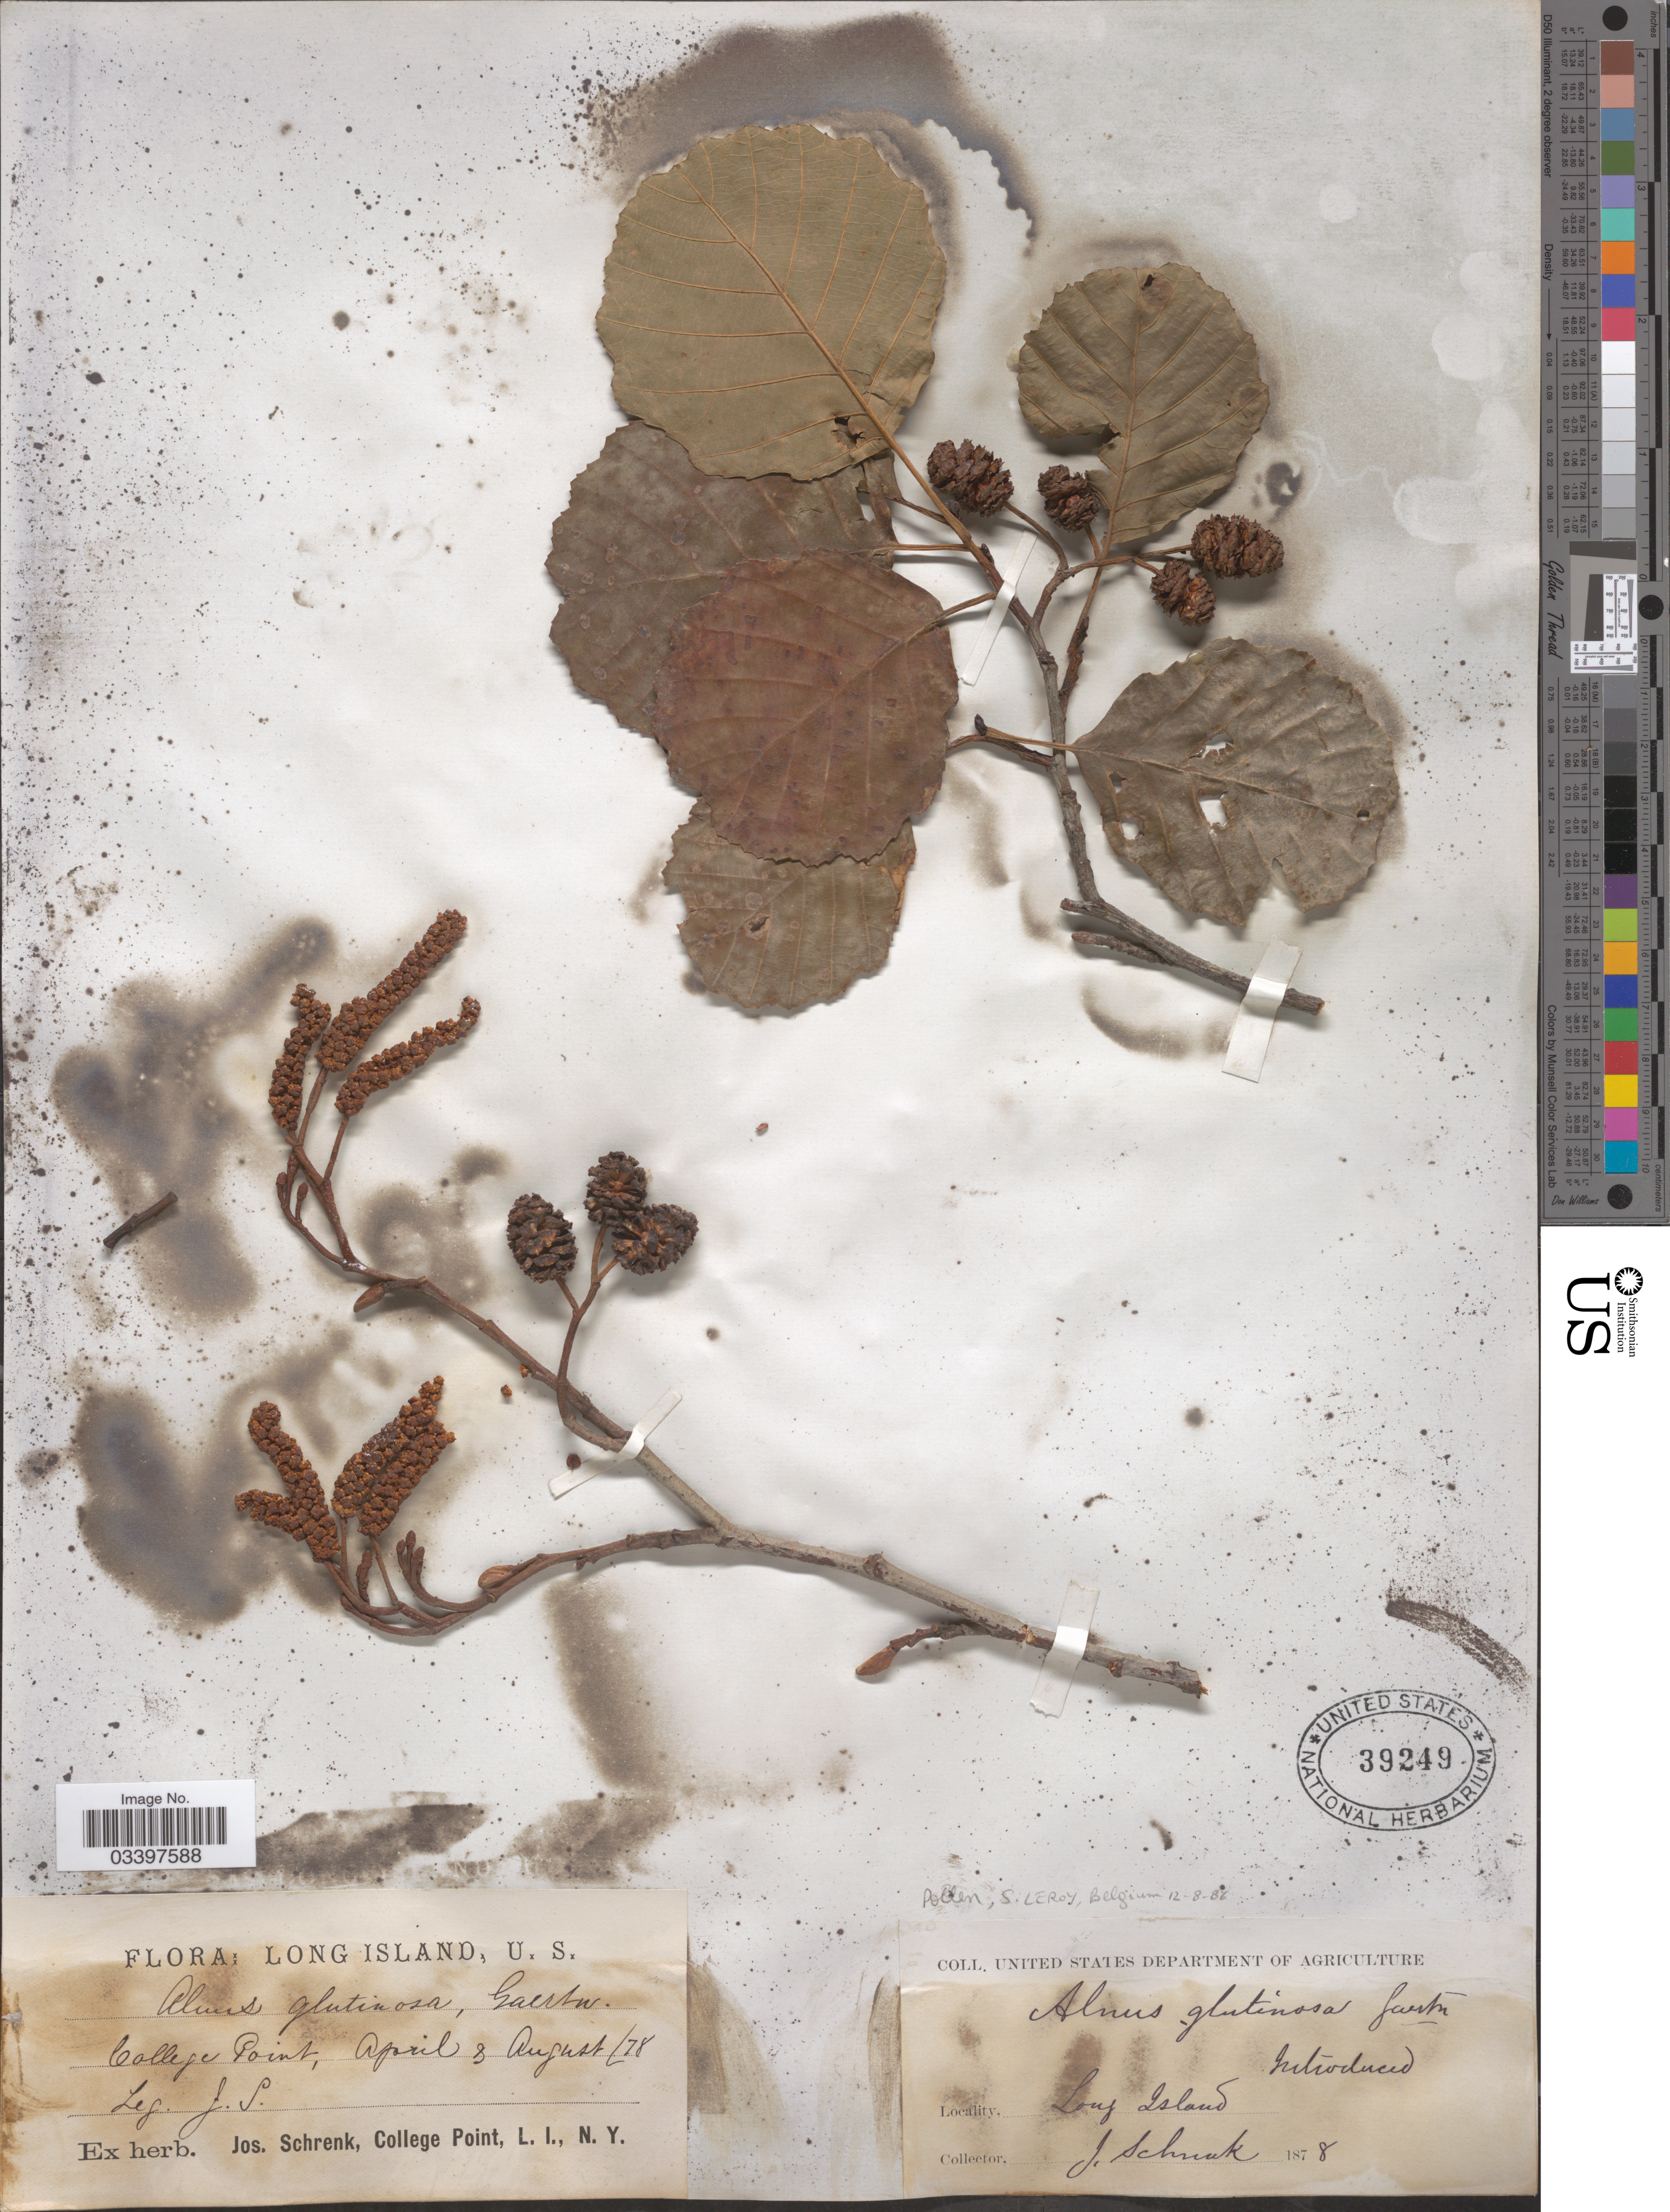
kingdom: Plantae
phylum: Tracheophyta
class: Magnoliopsida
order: Fagales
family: Betulaceae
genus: Alnus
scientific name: Alnus glutinosa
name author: (L.) Gaertn.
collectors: J. Schrenk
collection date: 1878-04/1878-08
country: United States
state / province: New York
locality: Long Island. College Point.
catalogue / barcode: US 39249